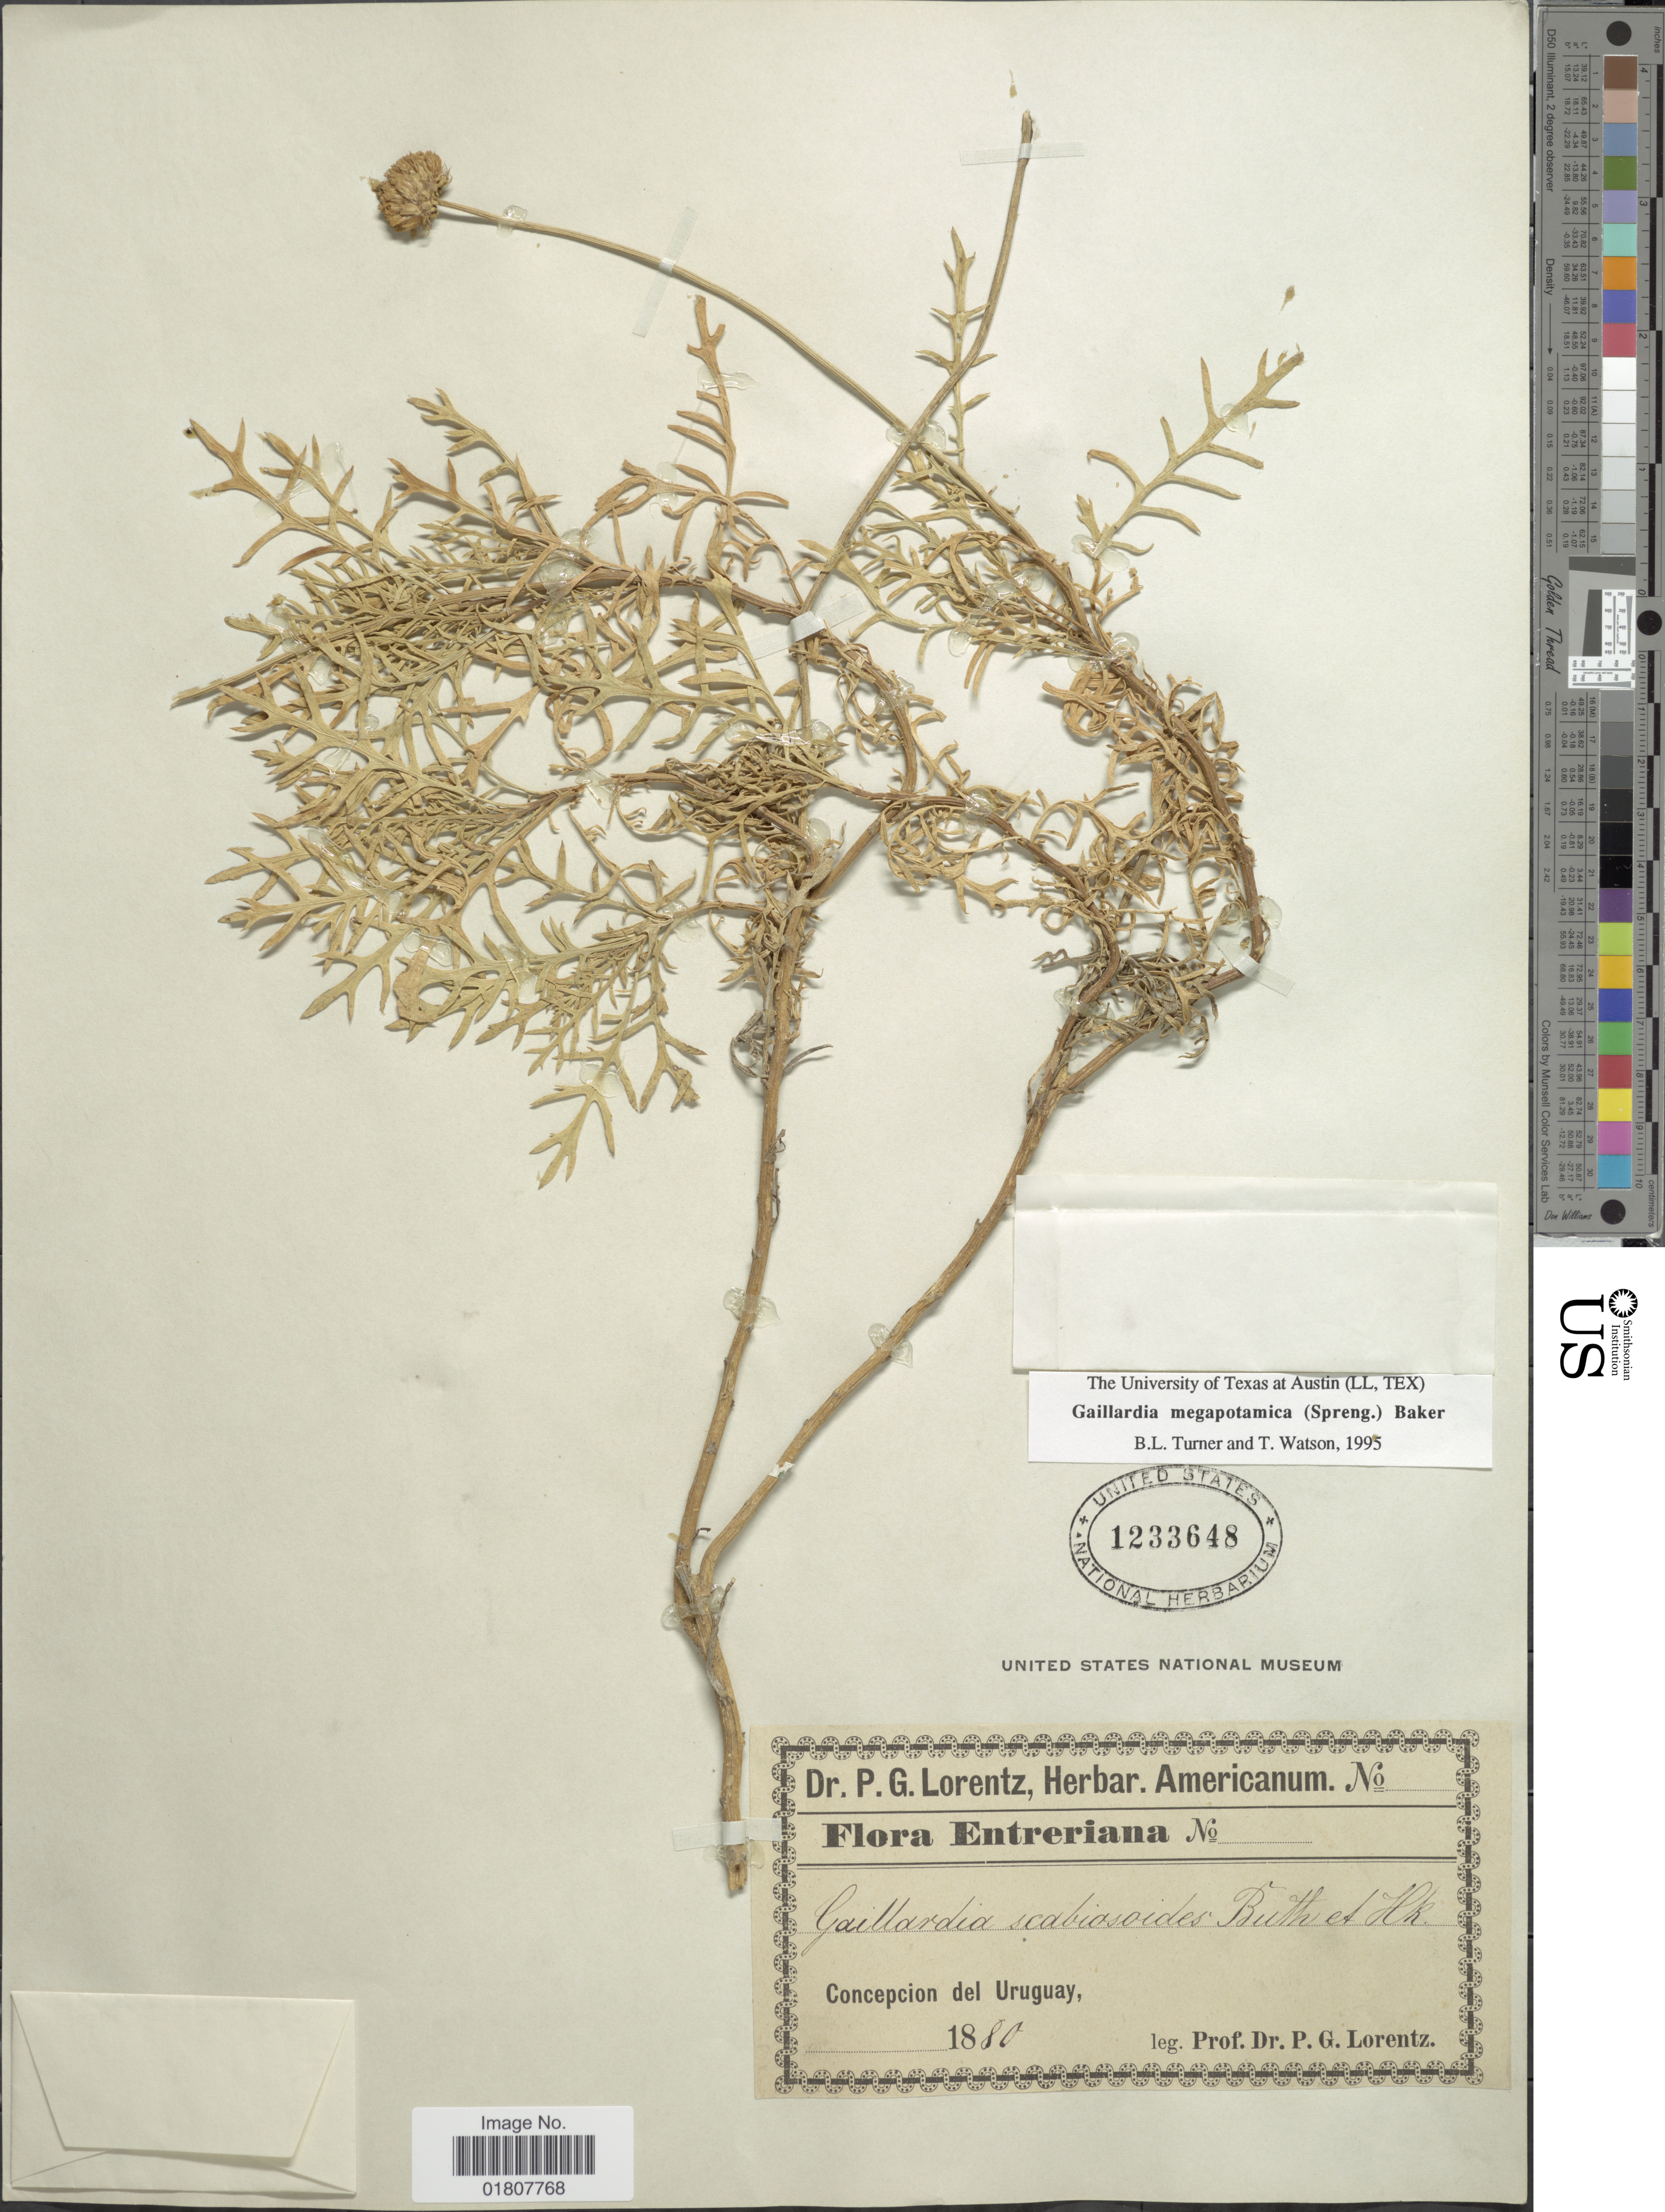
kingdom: Plantae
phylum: Tracheophyta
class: Magnoliopsida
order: Asterales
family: Asteraceae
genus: Gaillardia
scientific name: Gaillardia megapotamica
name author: (Spreng.) Baker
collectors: P. G. Lorentz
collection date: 1880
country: Uruguay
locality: Entreriana, Concepcion del Uruguay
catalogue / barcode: US 1233648